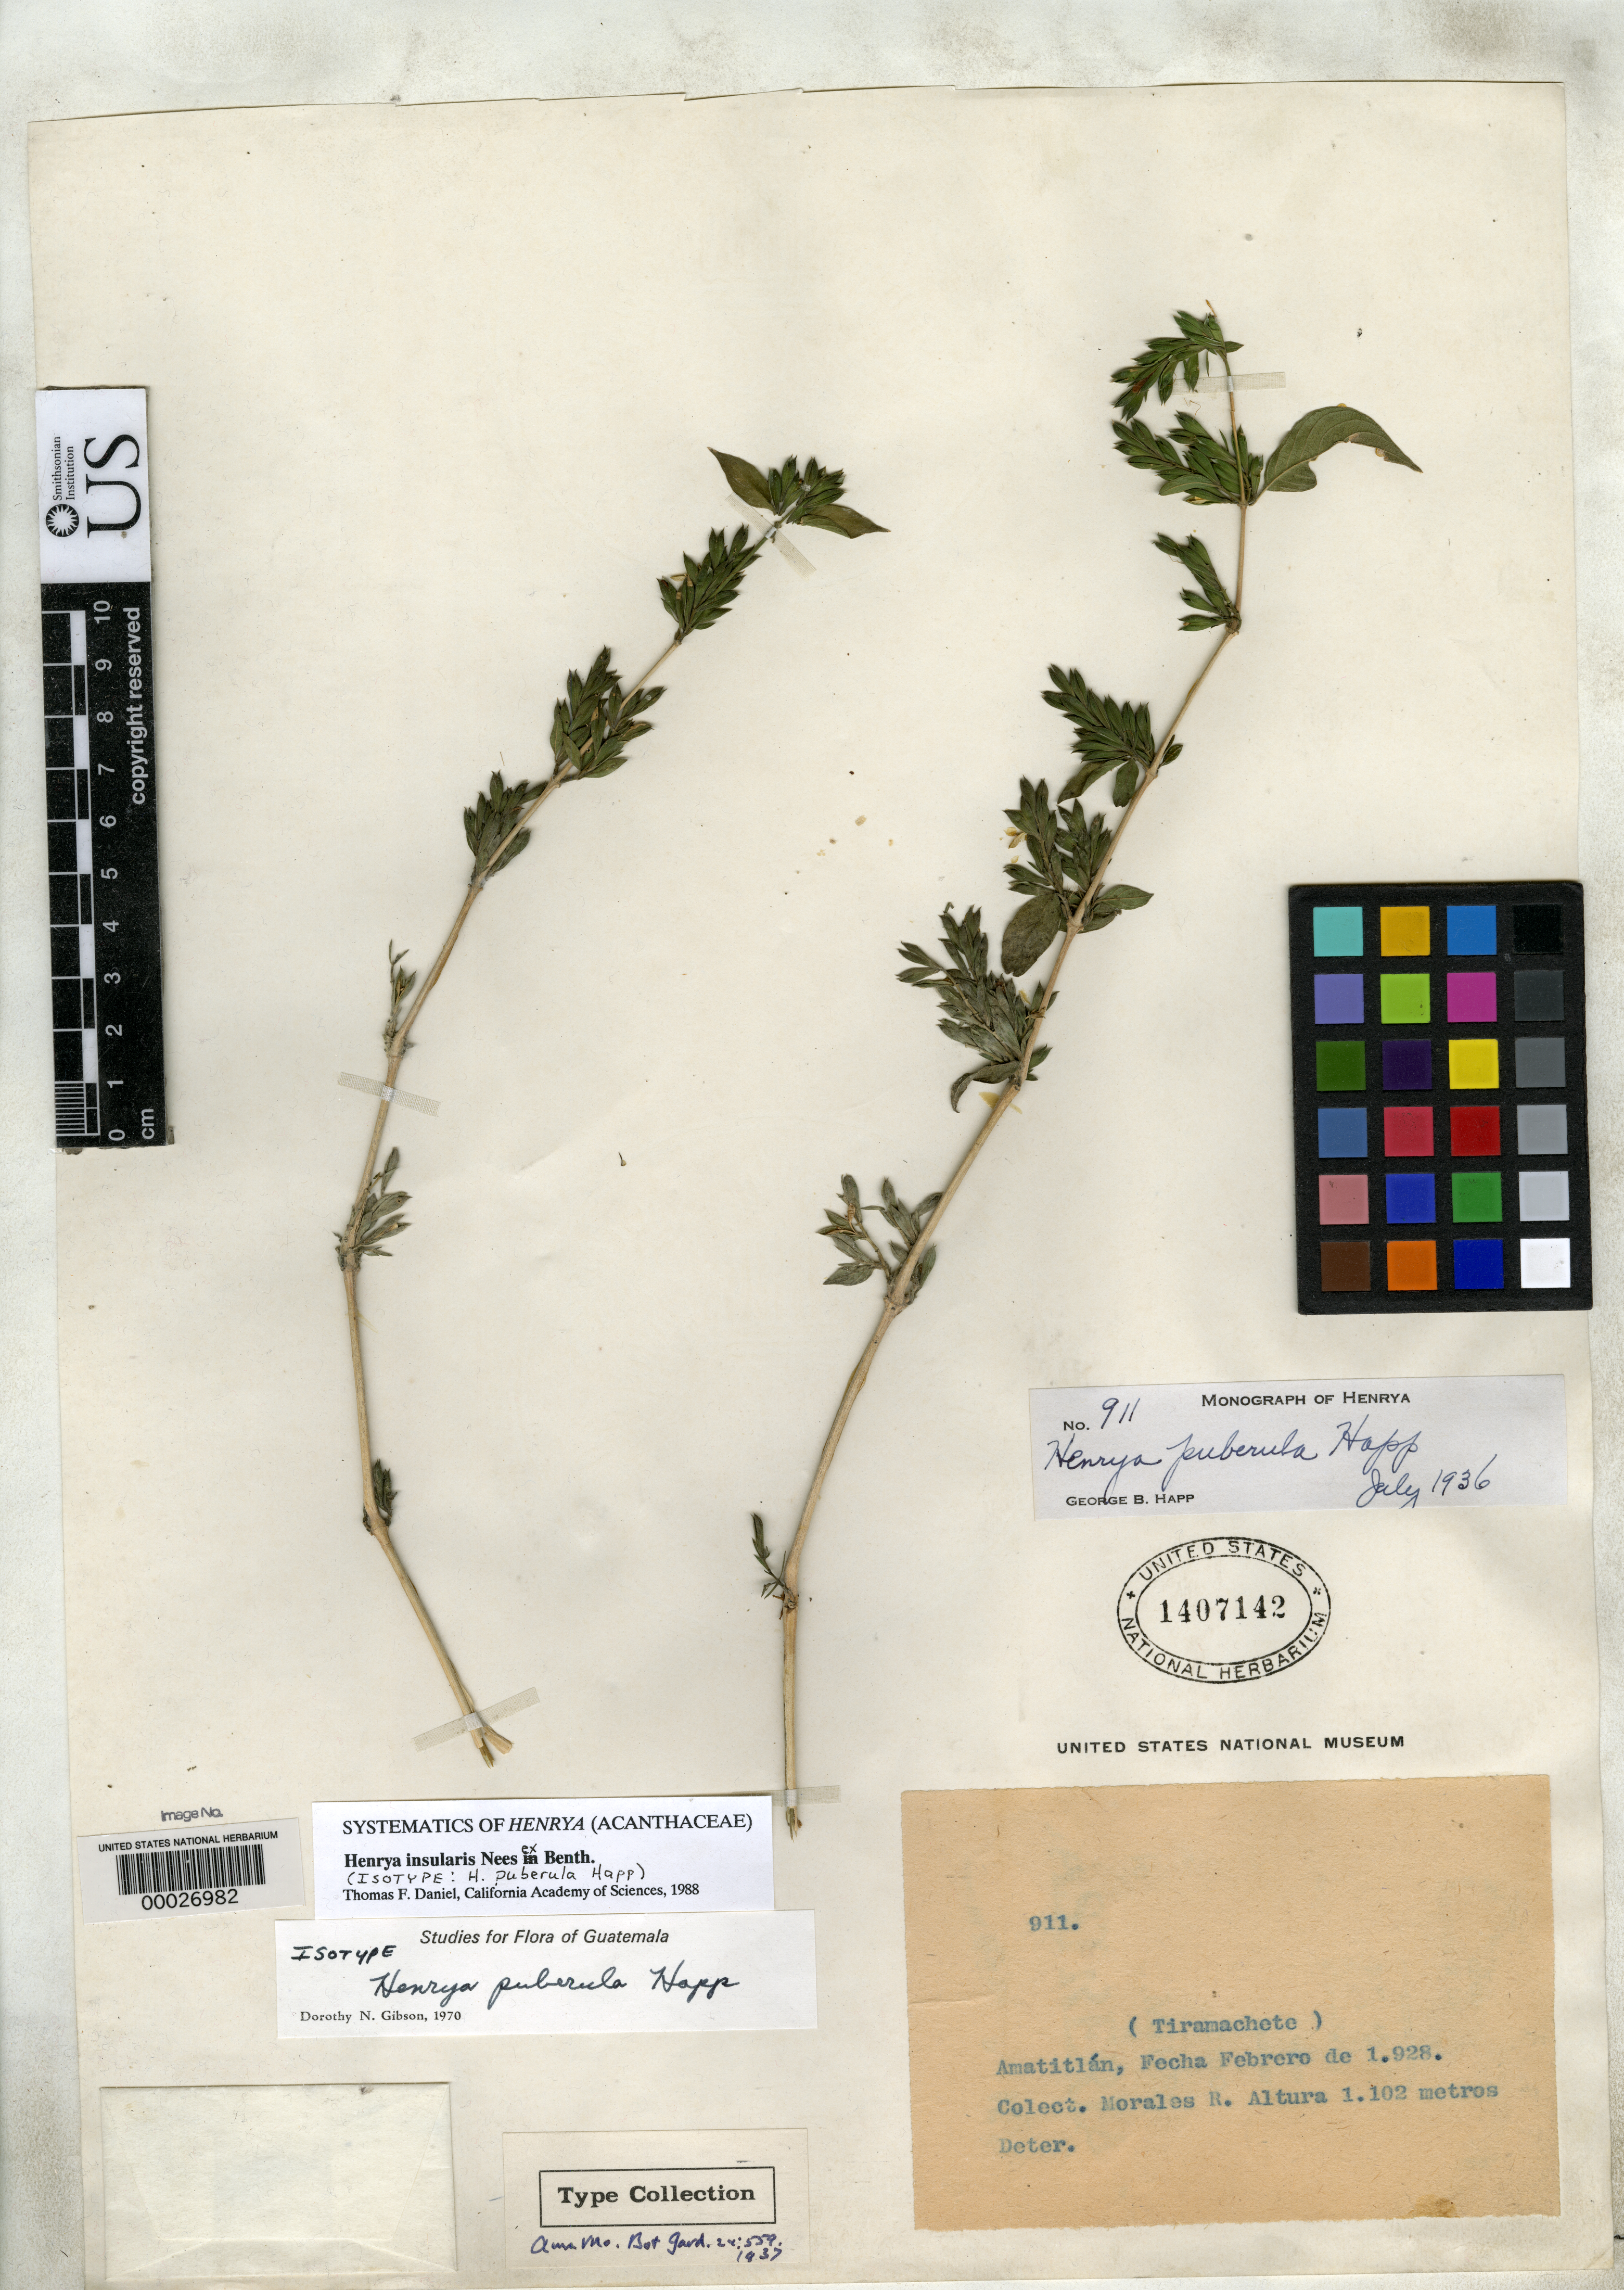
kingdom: Plantae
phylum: Tracheophyta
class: Magnoliopsida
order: Lamiales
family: Acanthaceae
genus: Henrya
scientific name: Henrya puberula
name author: Happ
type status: Isotype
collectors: R. Morales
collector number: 911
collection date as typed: Feb 1928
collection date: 1928-02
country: Guatemala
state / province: Guatemala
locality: Amatitlán.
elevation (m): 1100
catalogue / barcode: US 1407142